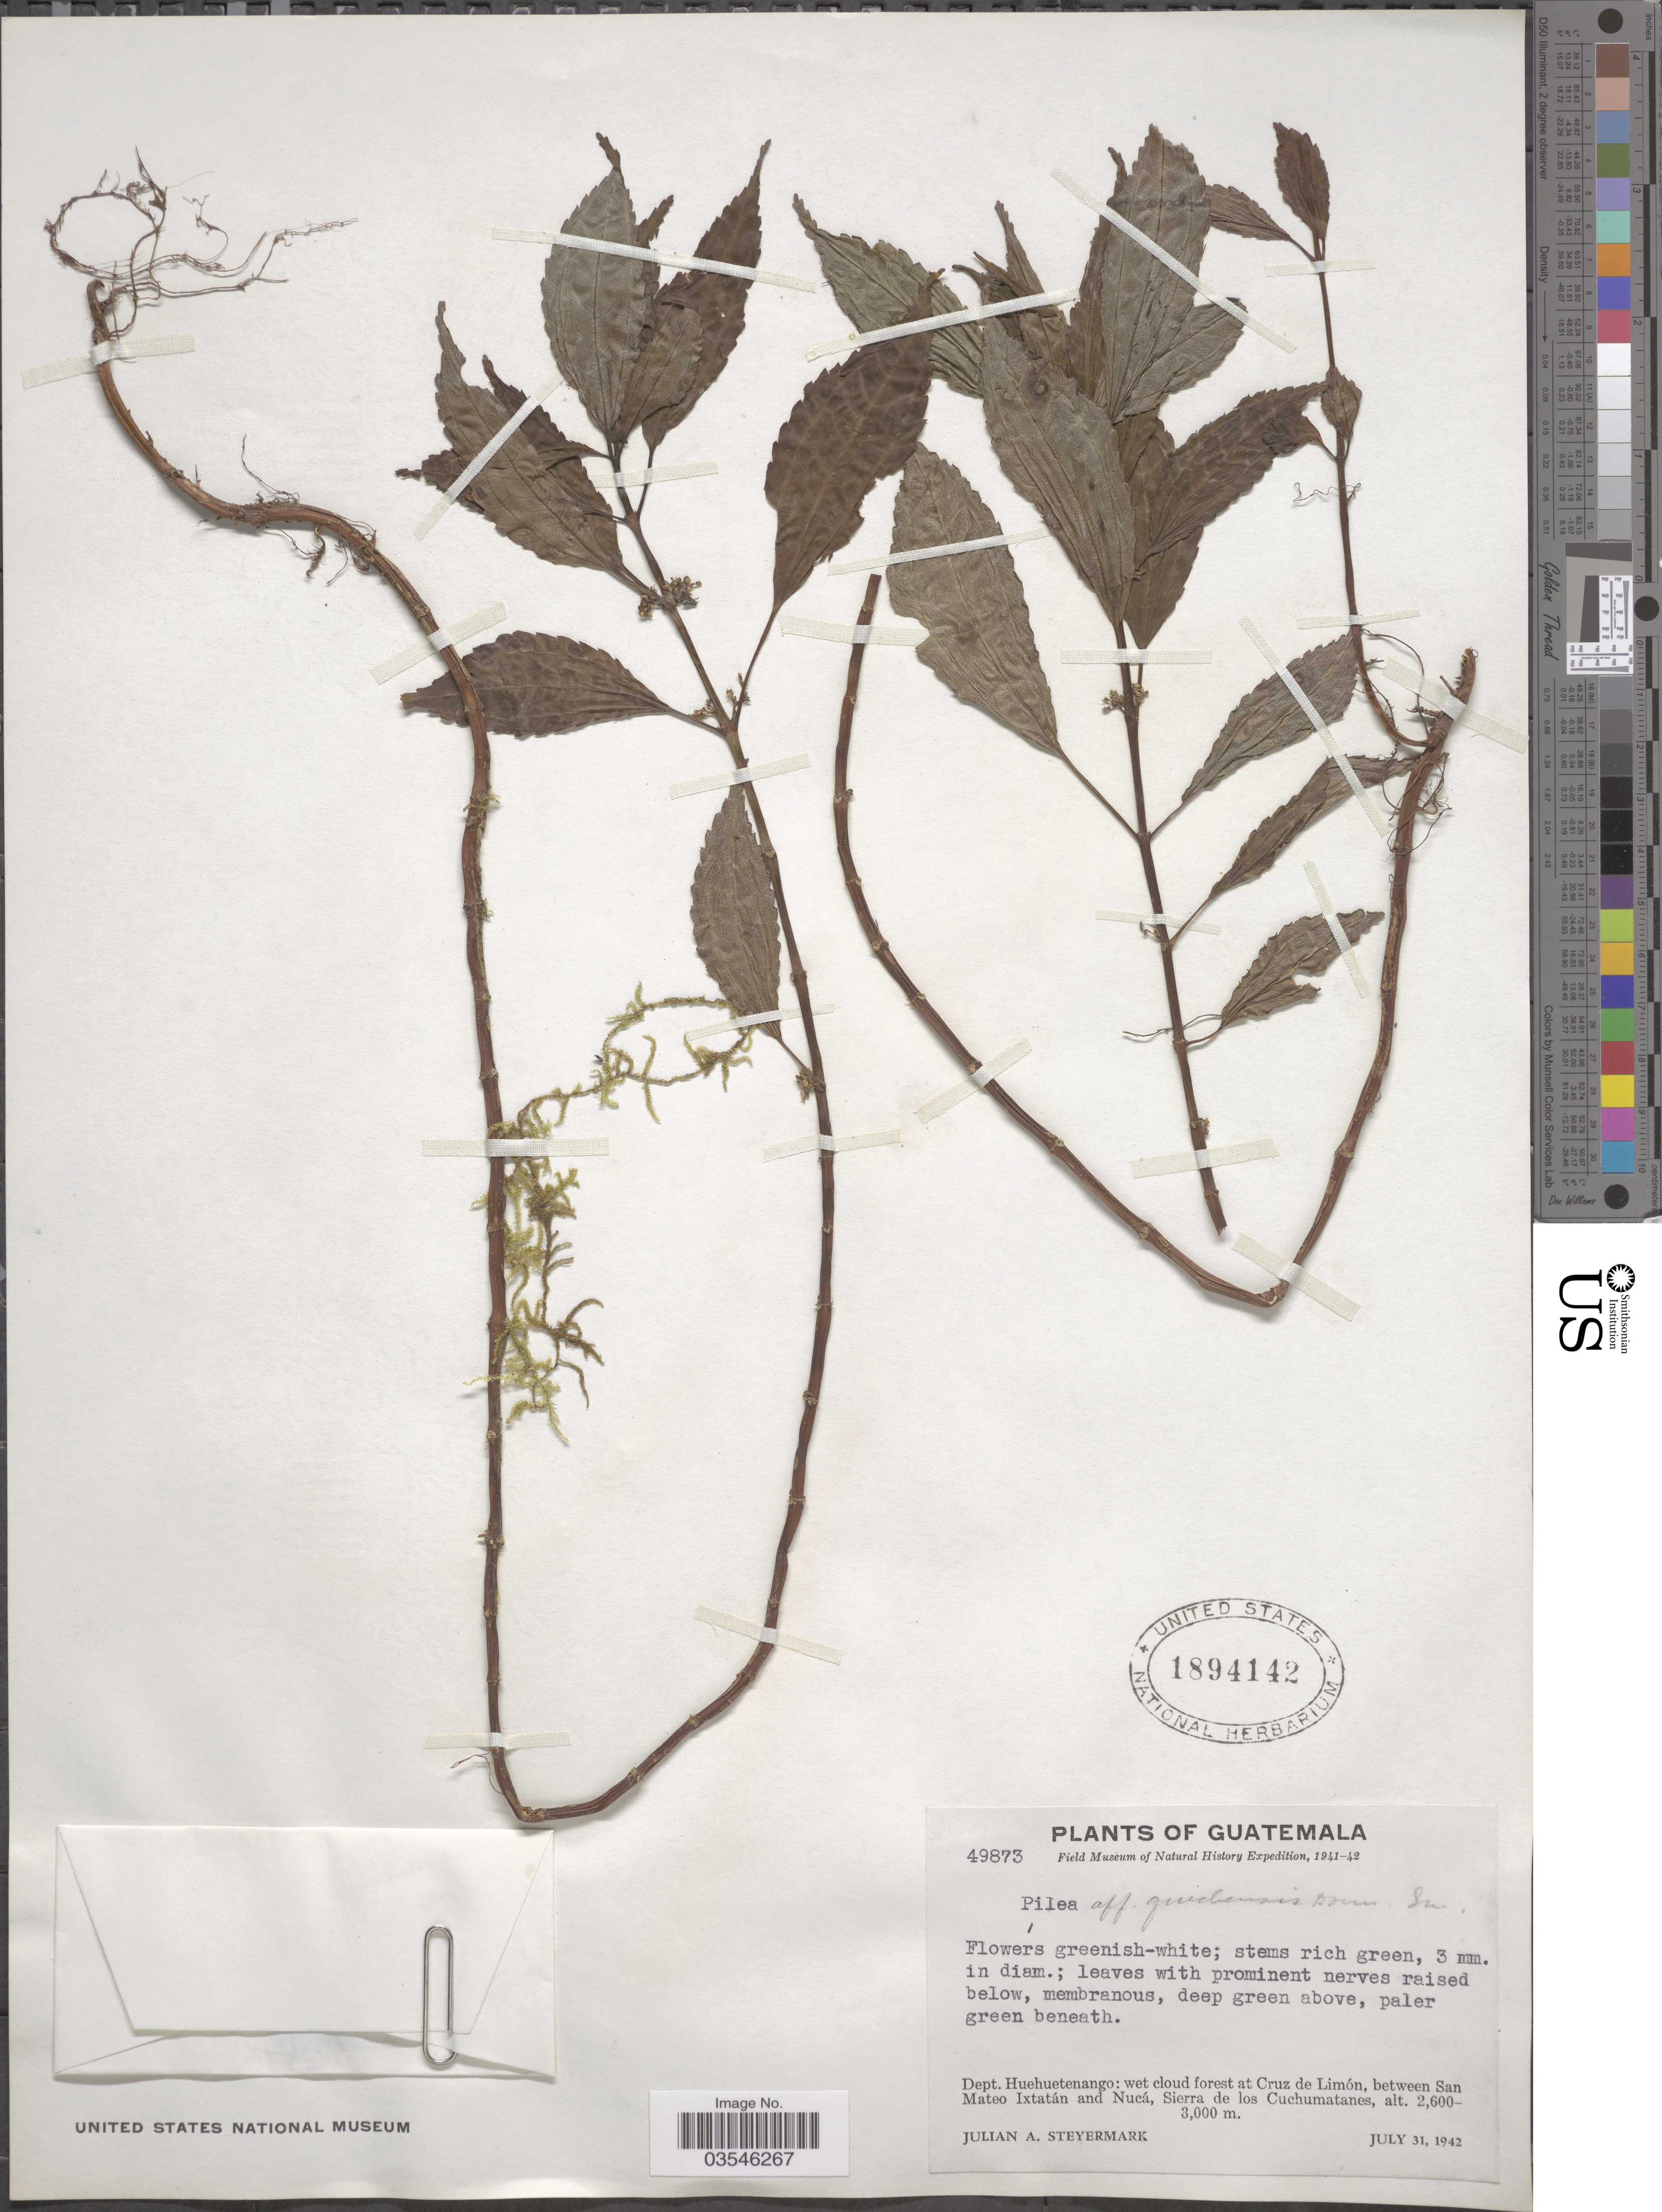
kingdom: Plantae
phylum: Tracheophyta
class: Magnoliopsida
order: Rosales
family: Urticaceae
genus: Pilea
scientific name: Pilea quichensis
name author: Donn. Sm.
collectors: J. Steyermark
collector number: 49873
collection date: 1942-07-31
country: Guatemala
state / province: Huehuetenango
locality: Dept. Huehuetenango: wet cloud forest at Cruz de Limón, between San Mateo Ixtatán and Nucá, Sierra de los Cuchumatanes.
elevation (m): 2600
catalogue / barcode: US 1894142